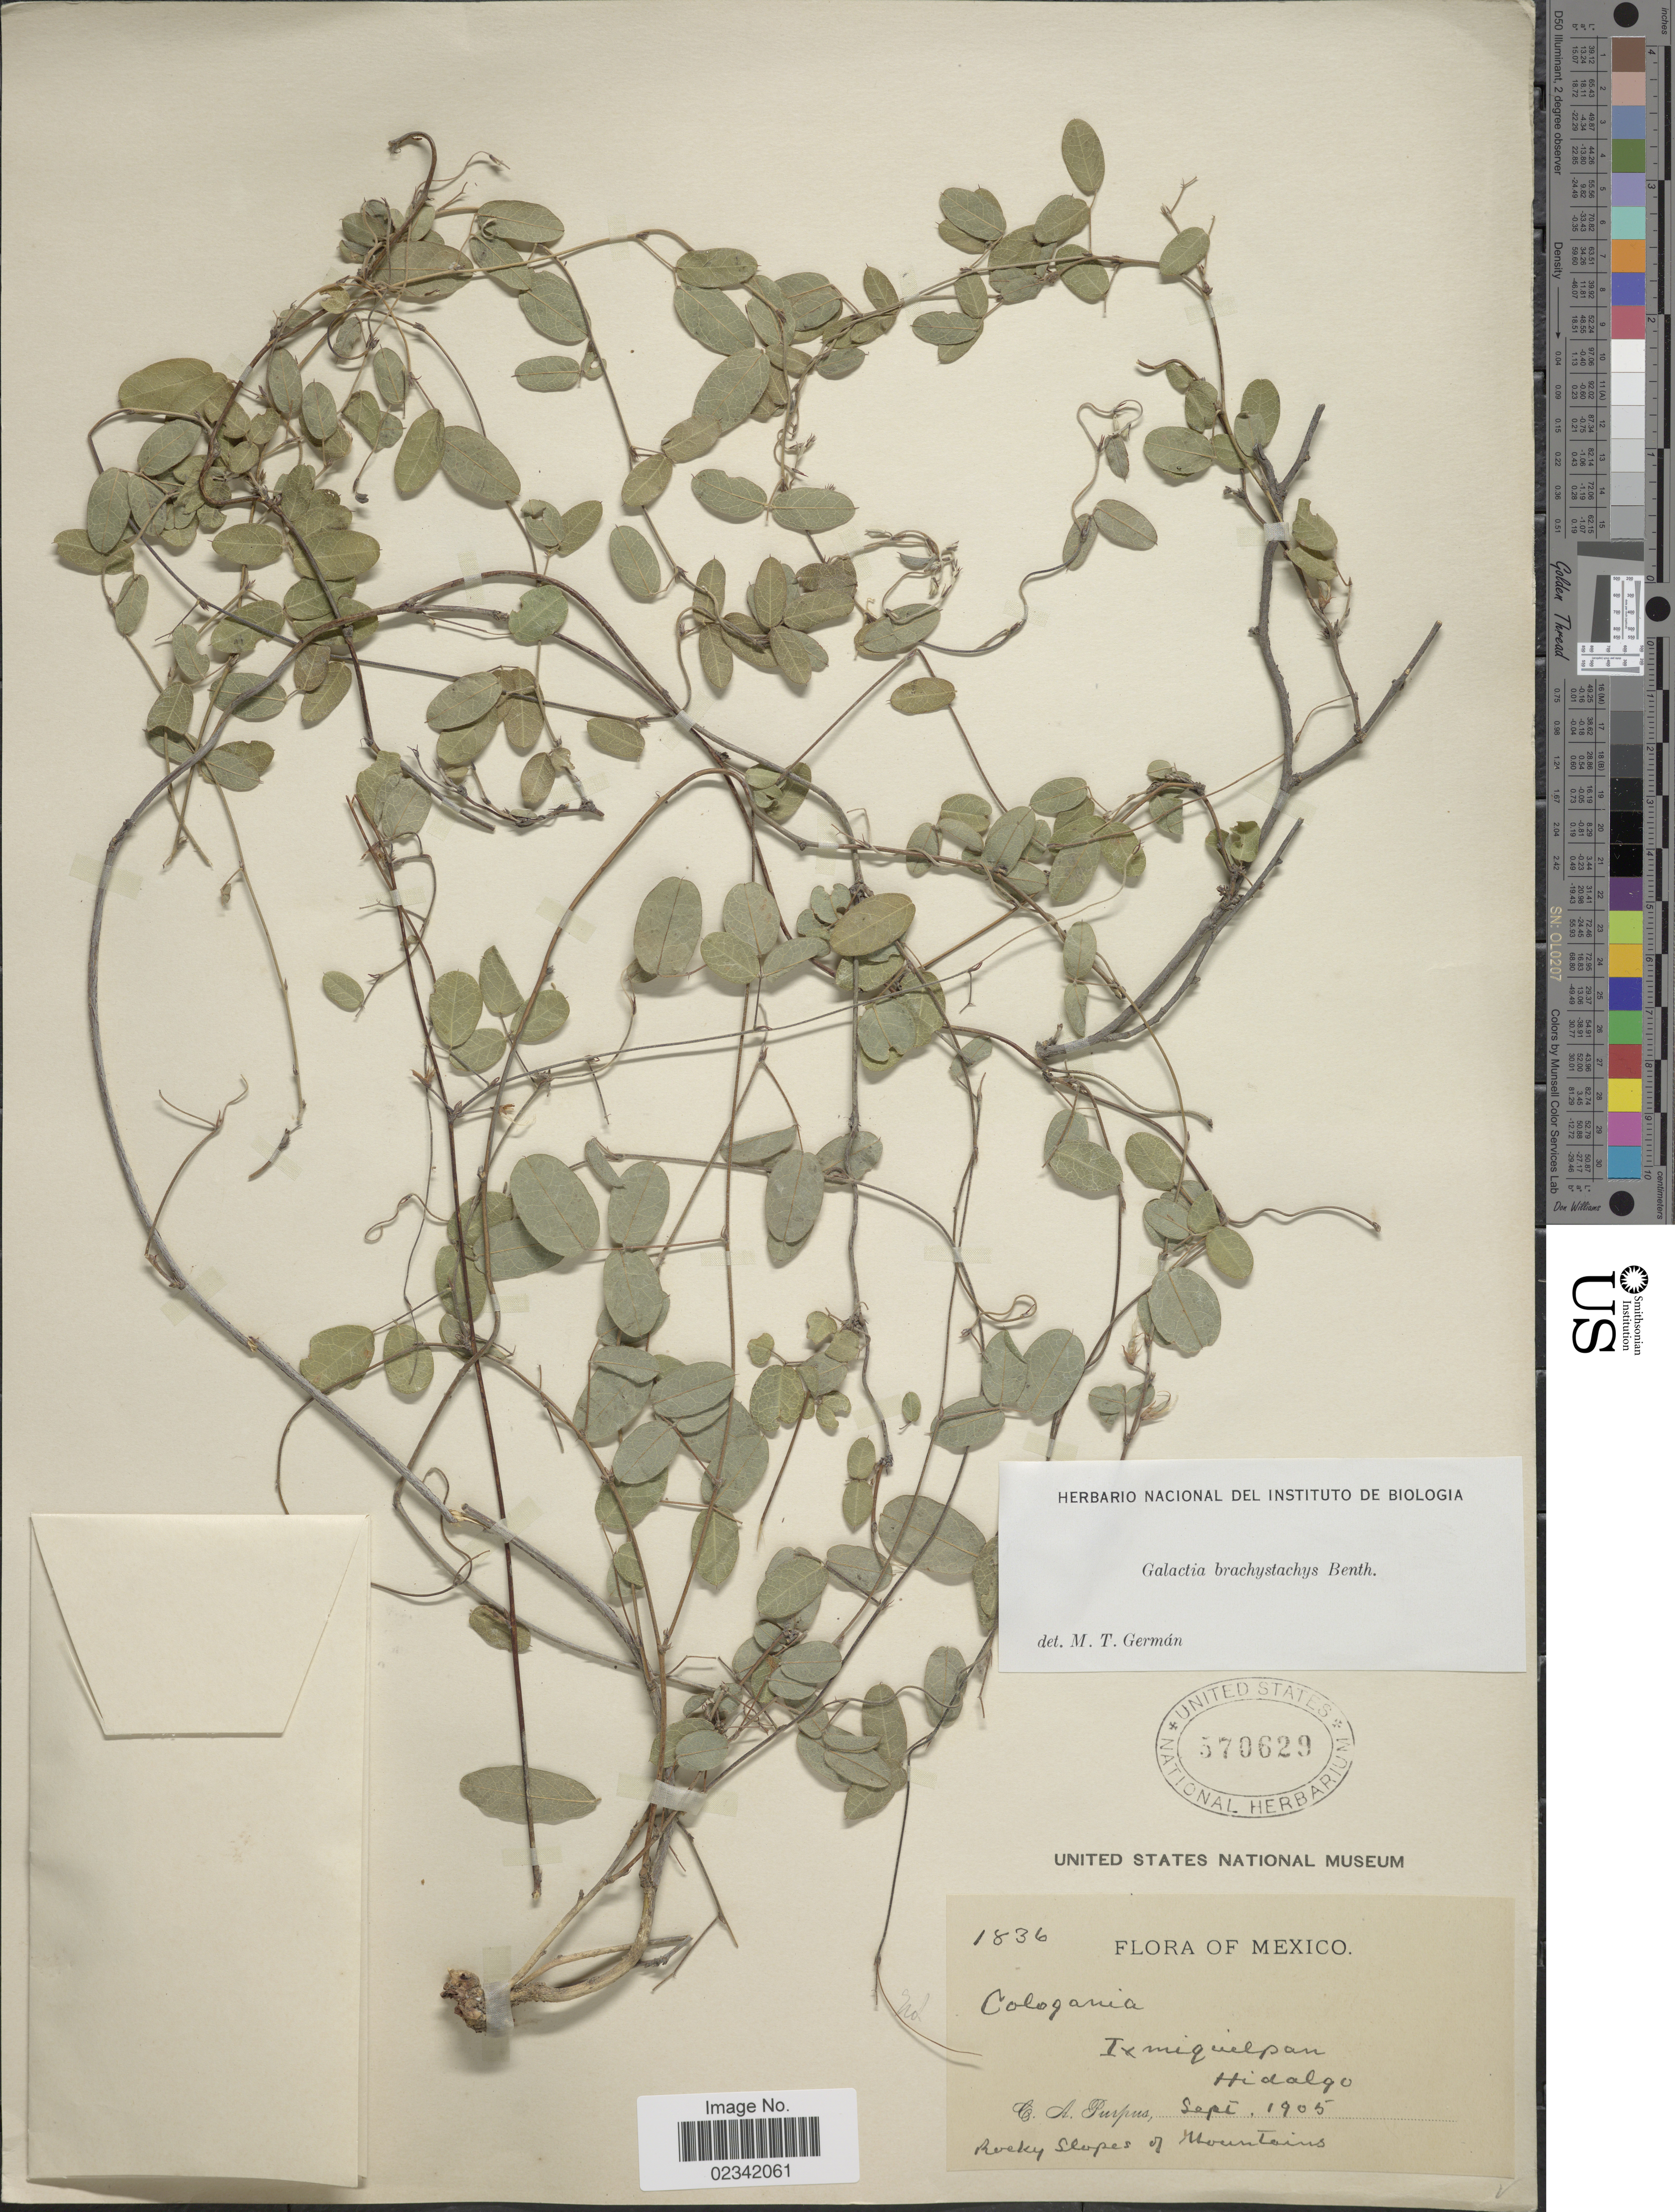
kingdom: Plantae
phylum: Tracheophyta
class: Magnoliopsida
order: Fabales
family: Fabaceae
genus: Nanogalactia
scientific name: Nanogalactia brachystachys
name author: (Benth.) L.P. Queiroz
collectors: C. A. Purpus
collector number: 1836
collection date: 1905-09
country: Mexico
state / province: Hidalgo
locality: Ixmiquelpan, Hidalgo, Rocky slopes of Mountains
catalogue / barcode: US 570629